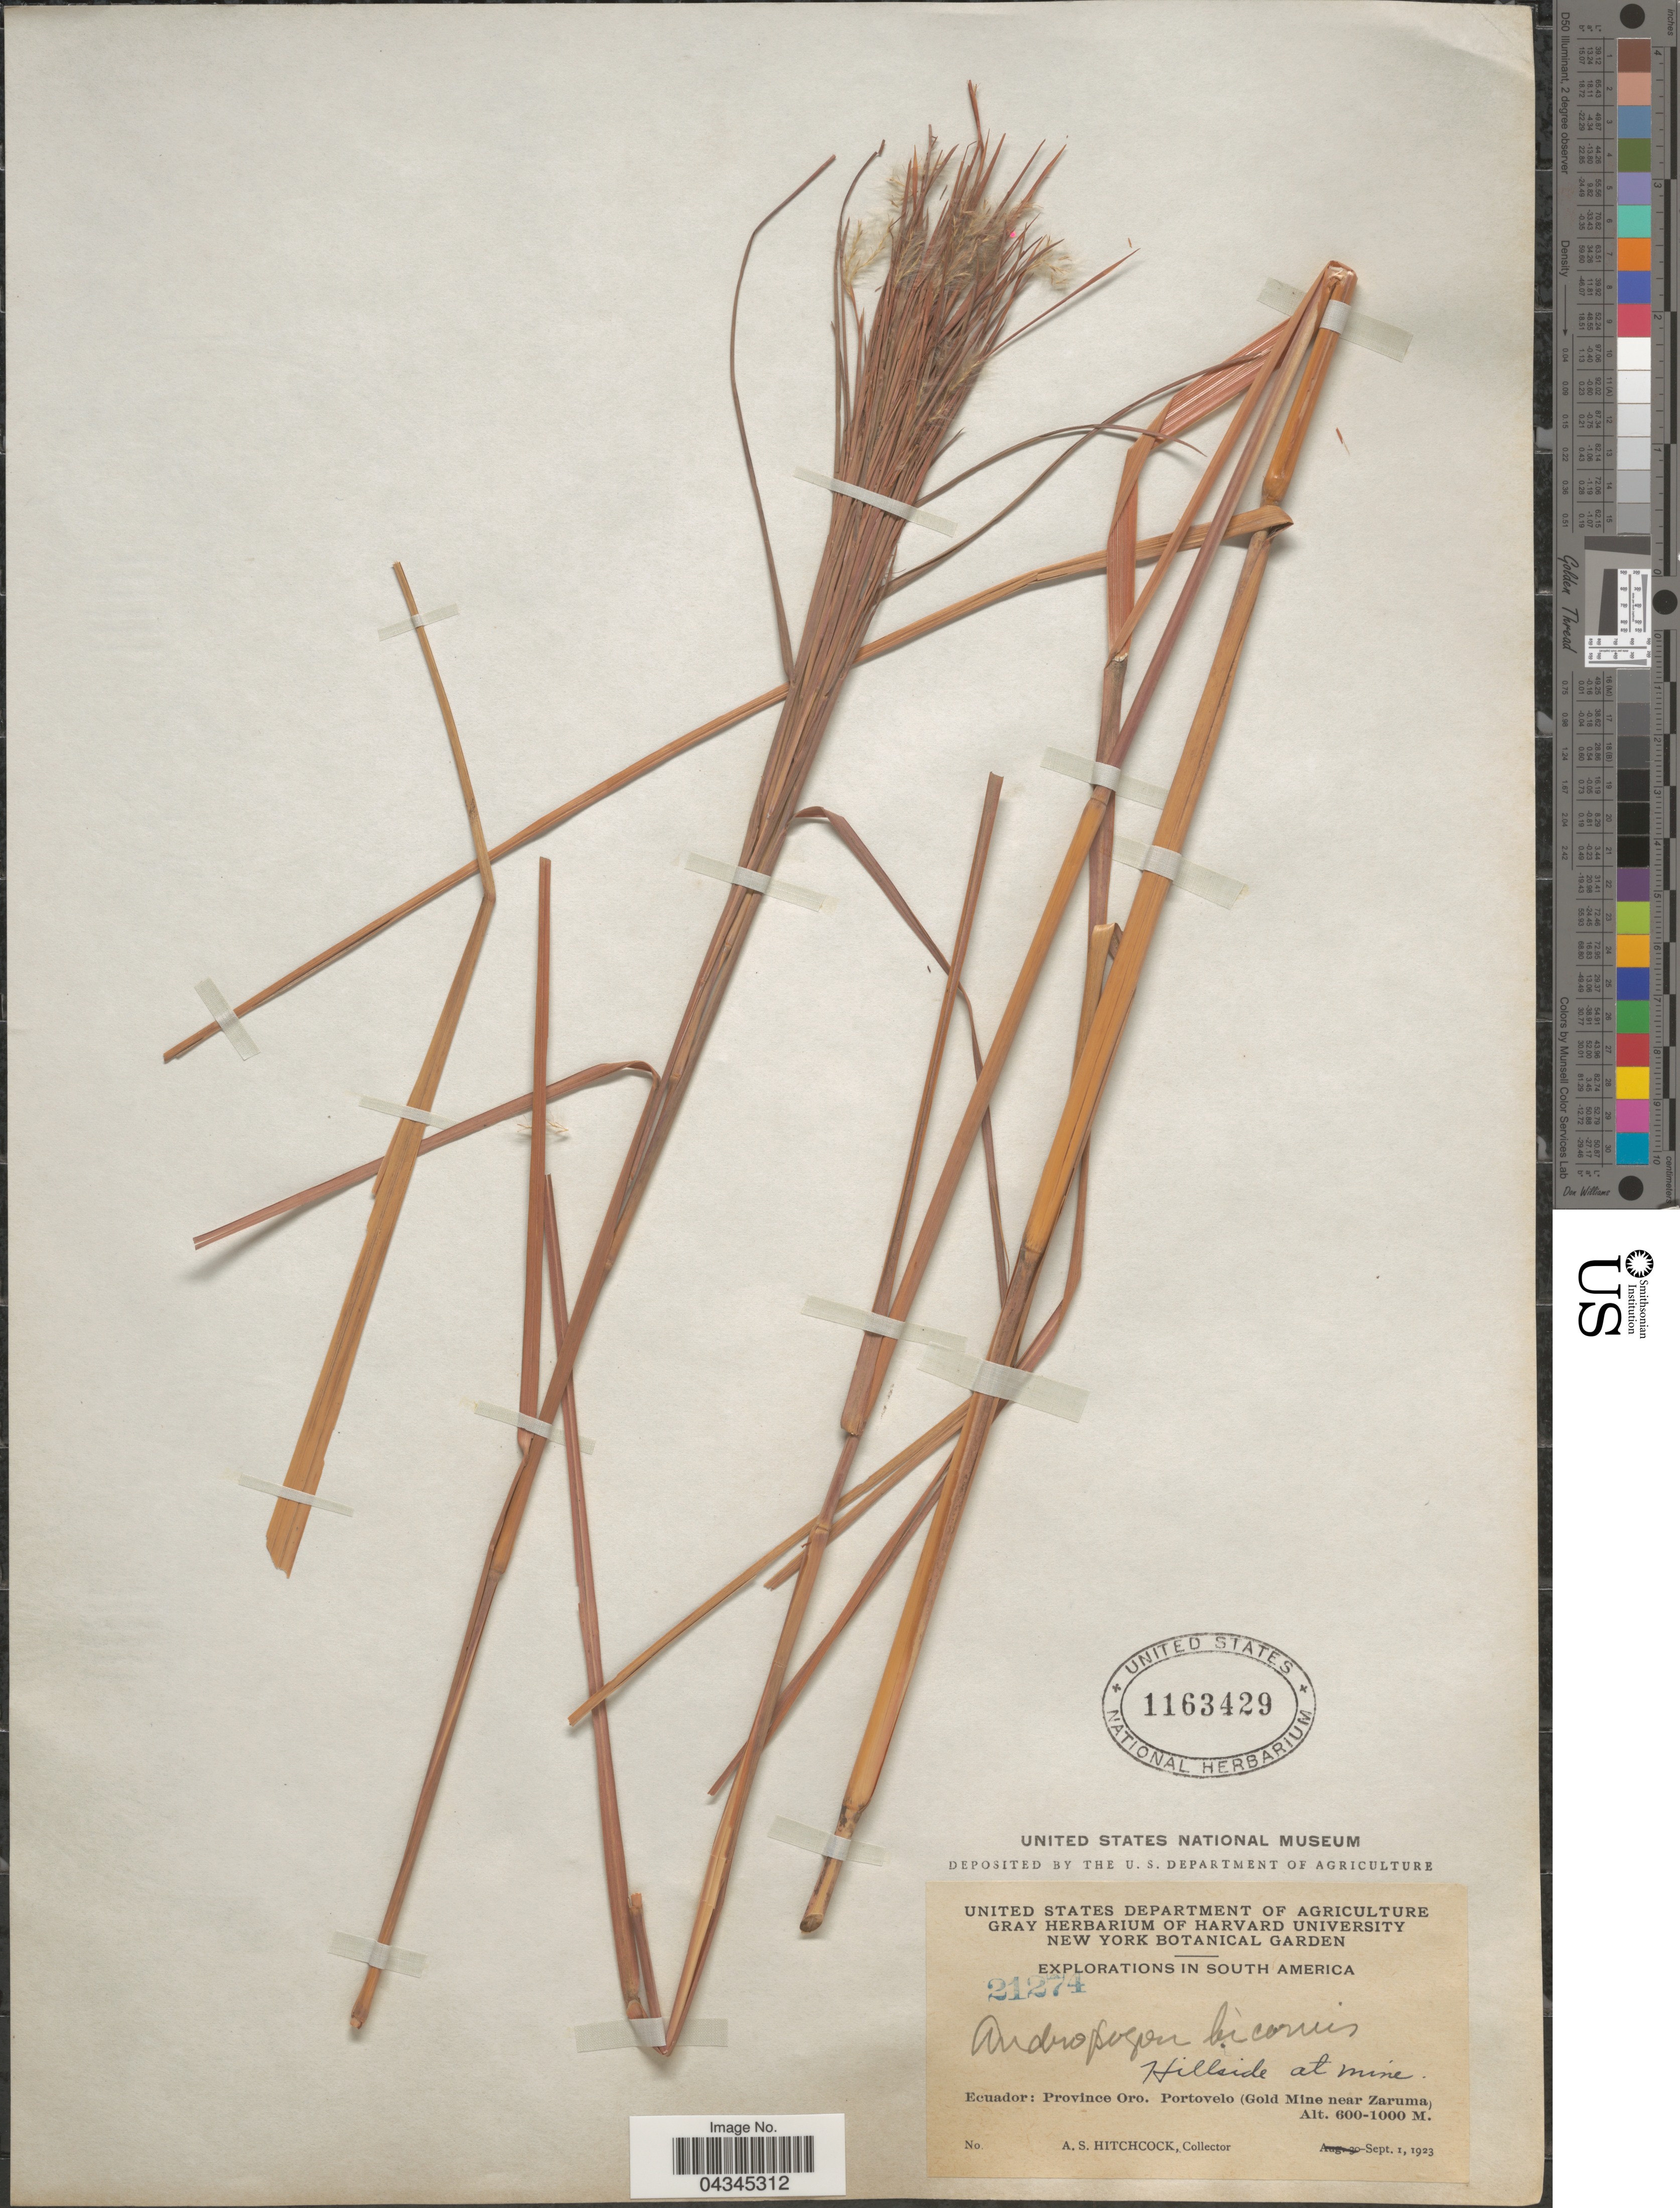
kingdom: Plantae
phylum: Tracheophyta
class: Liliopsida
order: Poales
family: Poaceae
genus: Andropogon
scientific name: Andropogon bicornis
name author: L.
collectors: A. S. Hitchcock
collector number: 21274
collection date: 1923-09-01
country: Ecuador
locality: Explorations In South America. Province Oro. Portovelo (Gold Mine near Zaruma).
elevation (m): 600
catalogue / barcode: US 1163429